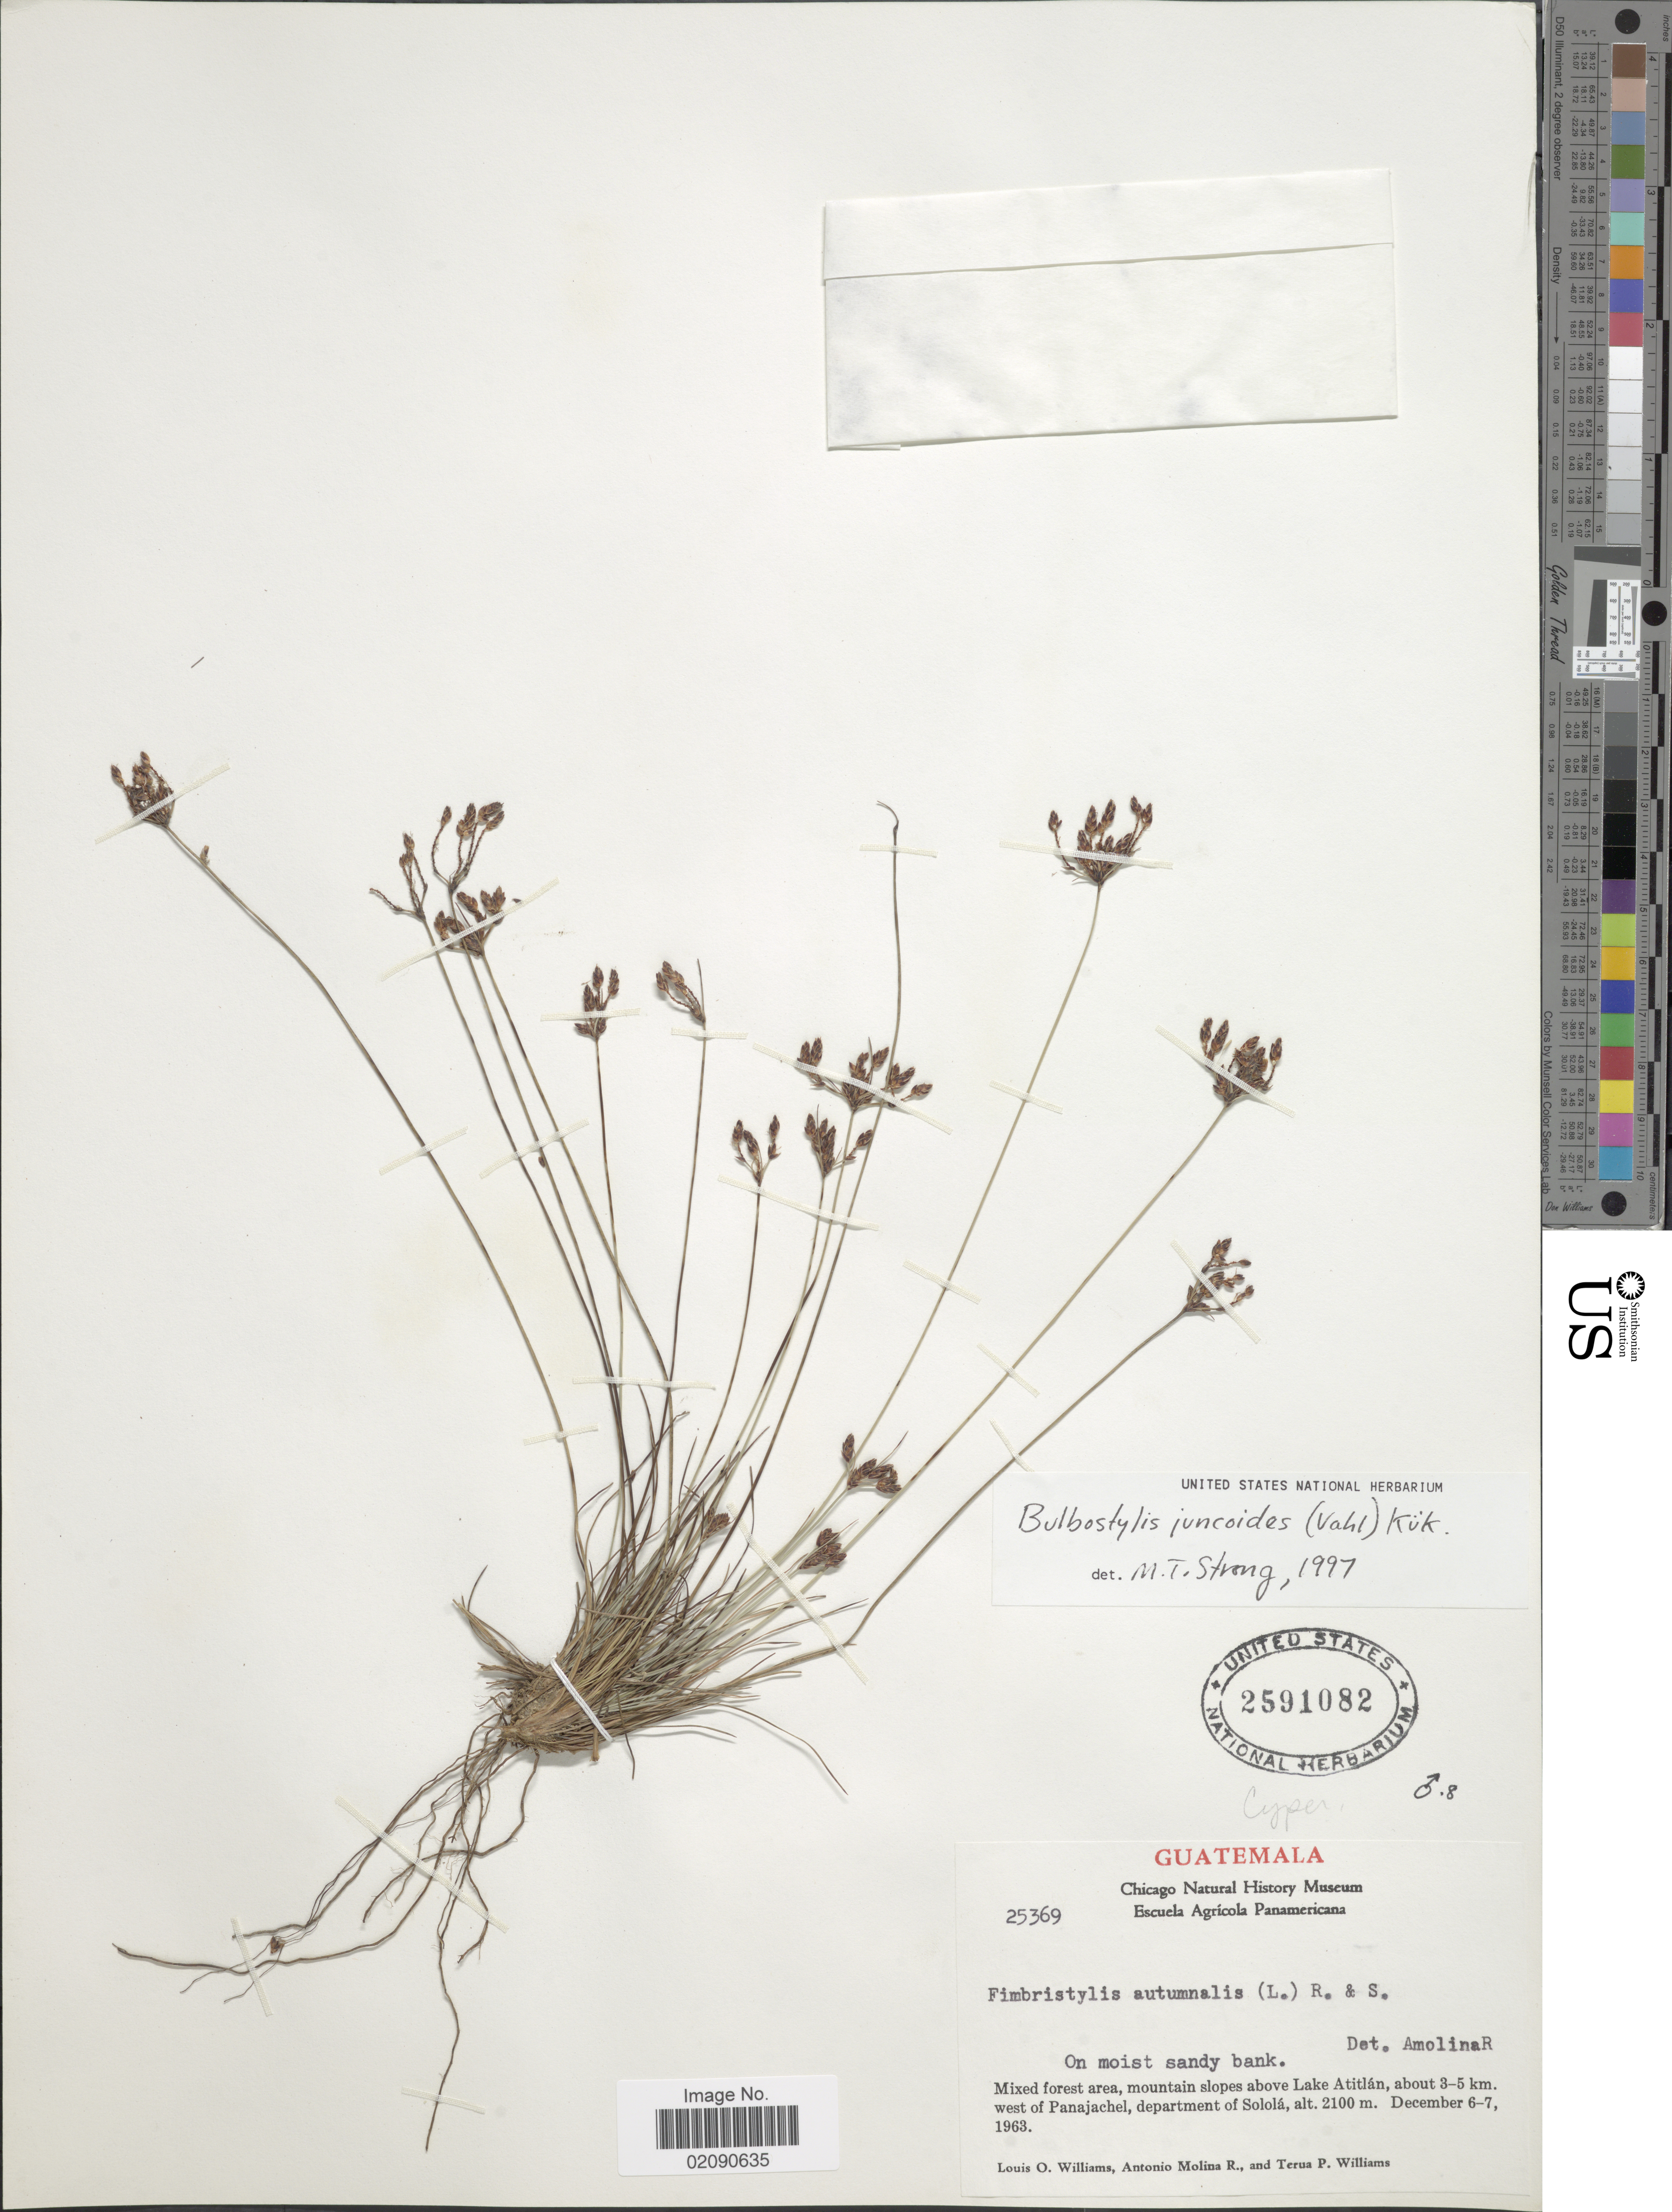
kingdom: Plantae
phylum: Tracheophyta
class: Liliopsida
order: Poales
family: Cyperaceae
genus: Bulbostylis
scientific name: Bulbostylis juncoides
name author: (Vahl) Kük. ex Herter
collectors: L. O. Williams, A. Molina R. & T. P. Williams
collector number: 25369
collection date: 1963-12-06/1963-12-07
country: Guatemala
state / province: Sololá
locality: Mixed forest area, mountain slopes above Lake Atitlan, about 3-5 km. west of Panajachel, department of Solola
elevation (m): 2100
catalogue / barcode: US 2591082